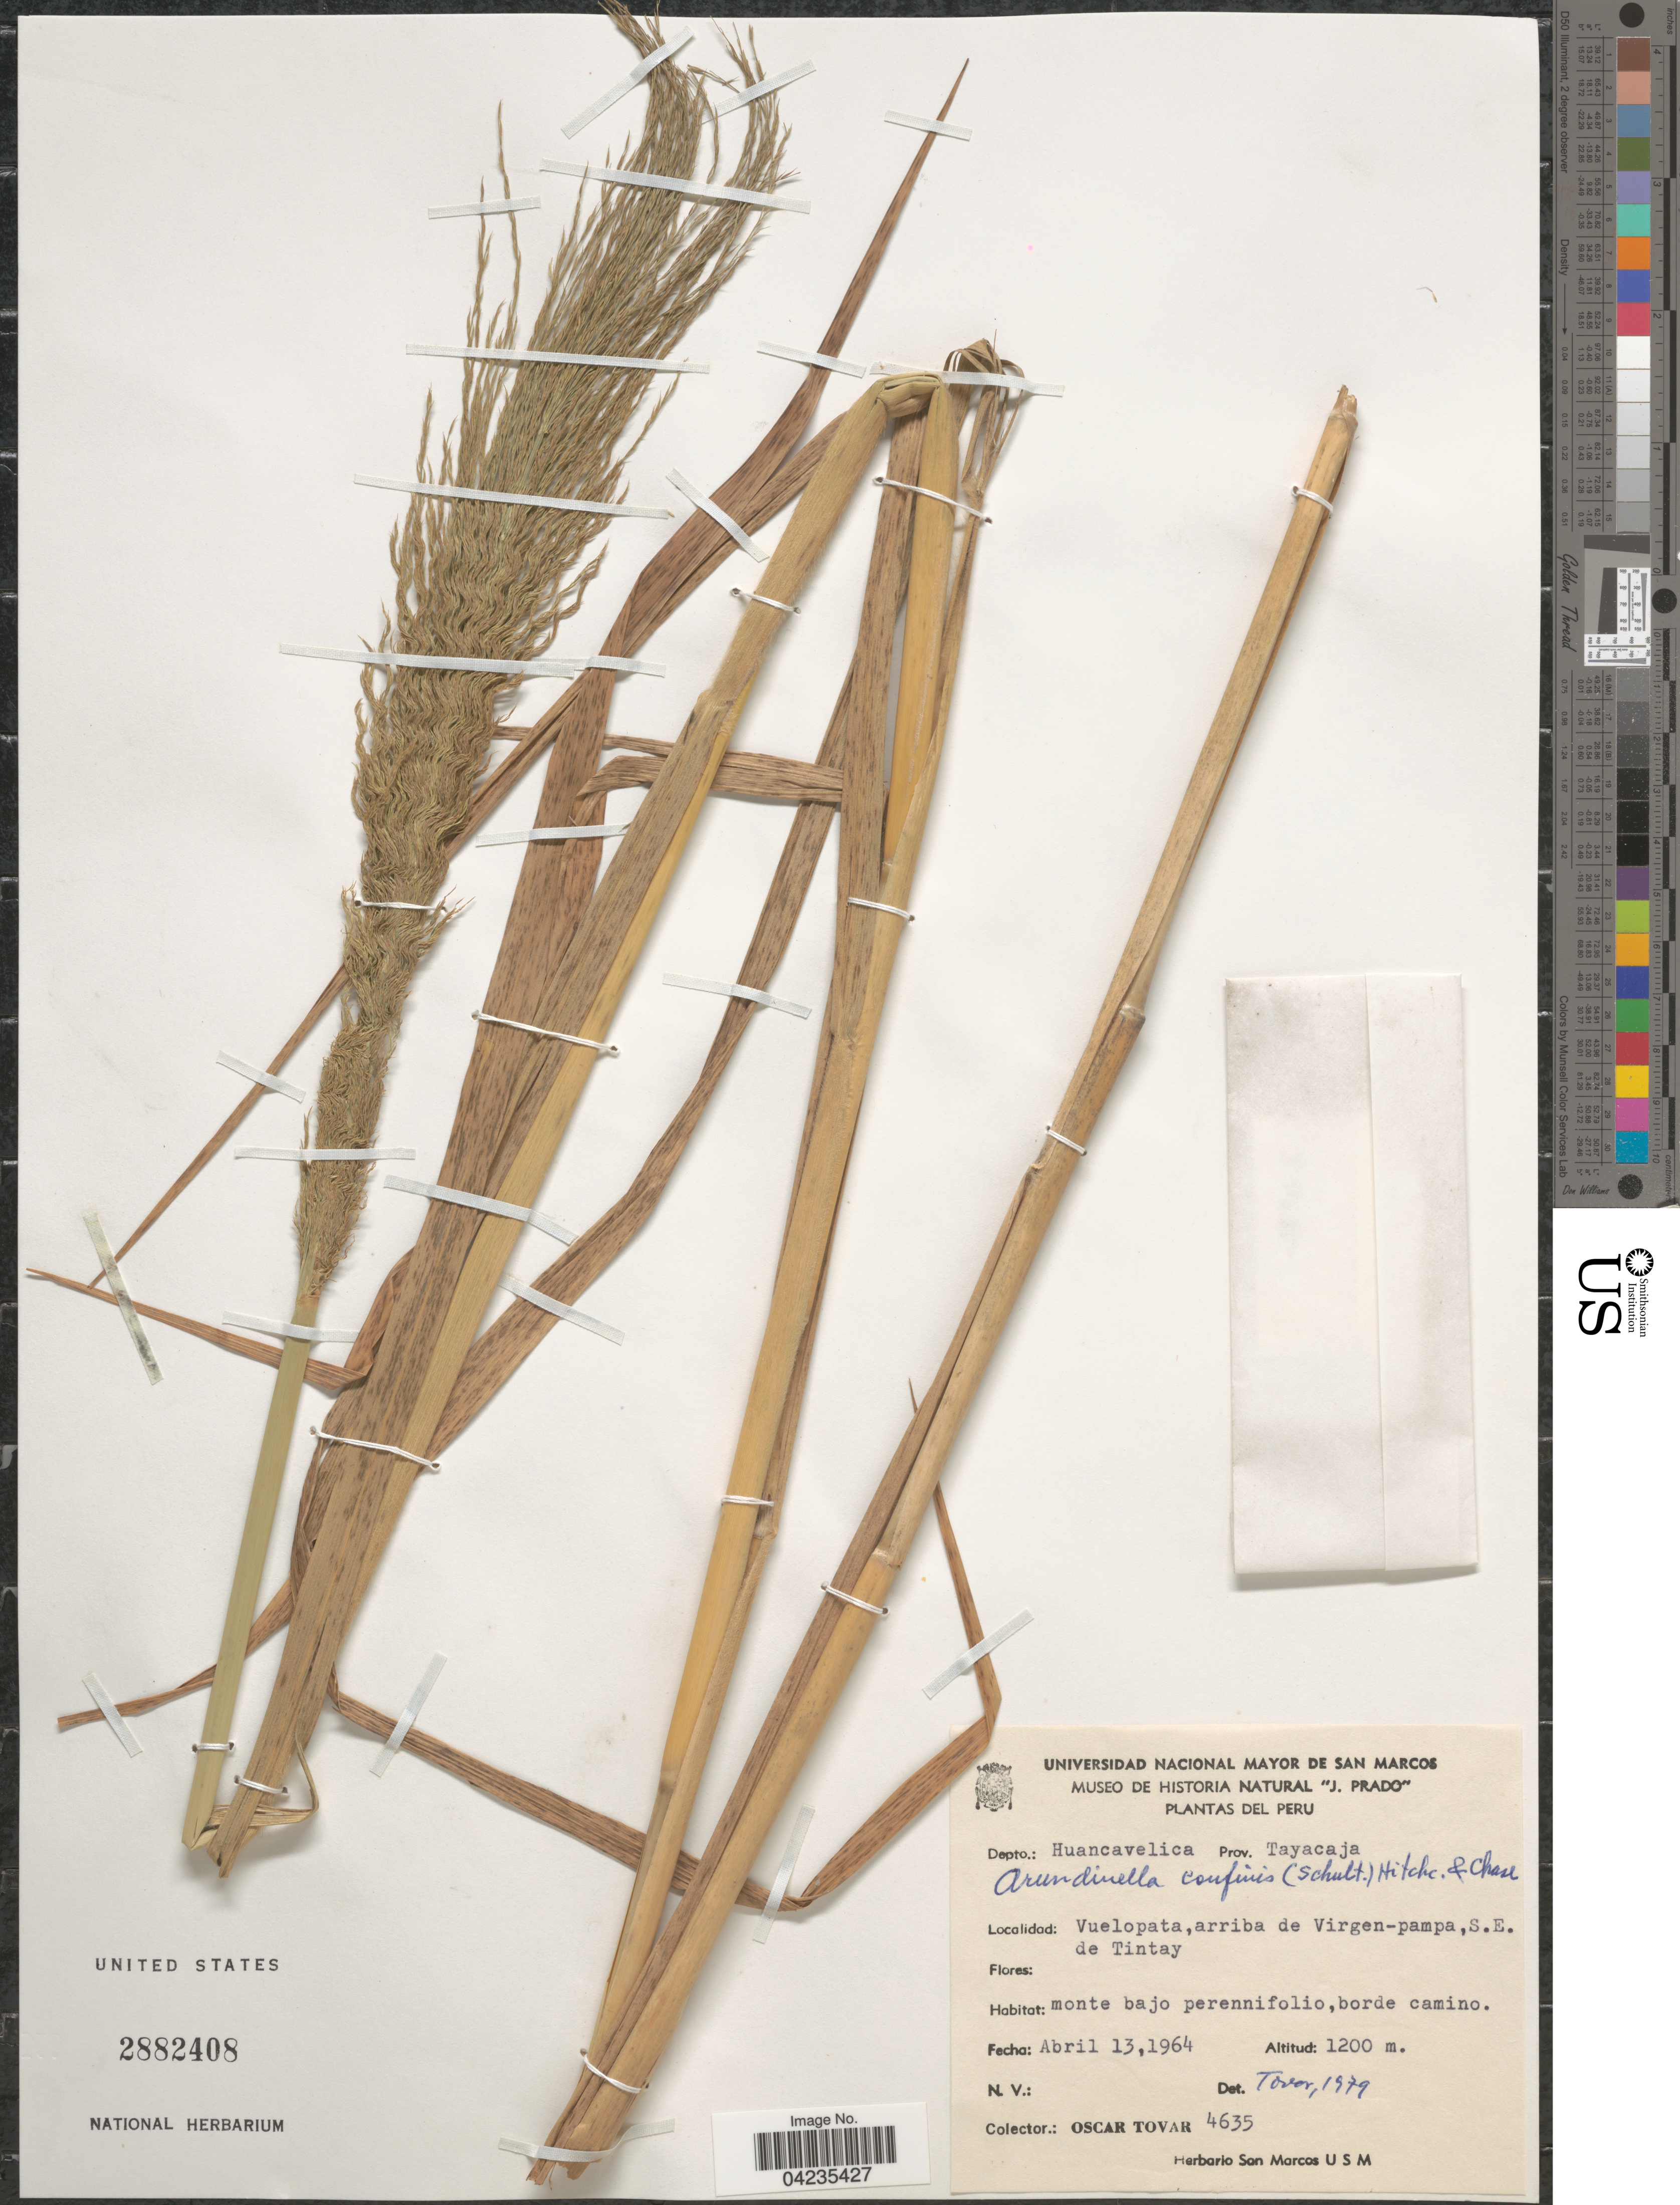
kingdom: Plantae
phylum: Tracheophyta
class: Liliopsida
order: Poales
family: Poaceae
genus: Arundinella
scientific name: Arundinella hispida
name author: (Humb. & Bonpl. ex Willd.) Kuntze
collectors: Ó. Tovar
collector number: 4635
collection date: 1964-04-13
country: Peru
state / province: Huancavelica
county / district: Tayacaja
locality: Depto.: Huancavelica. Prov. Tayacaja. Vuelopata, arriba de Virgen-pampa, S.E. de Tintay.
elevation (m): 1200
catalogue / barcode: US 2882408